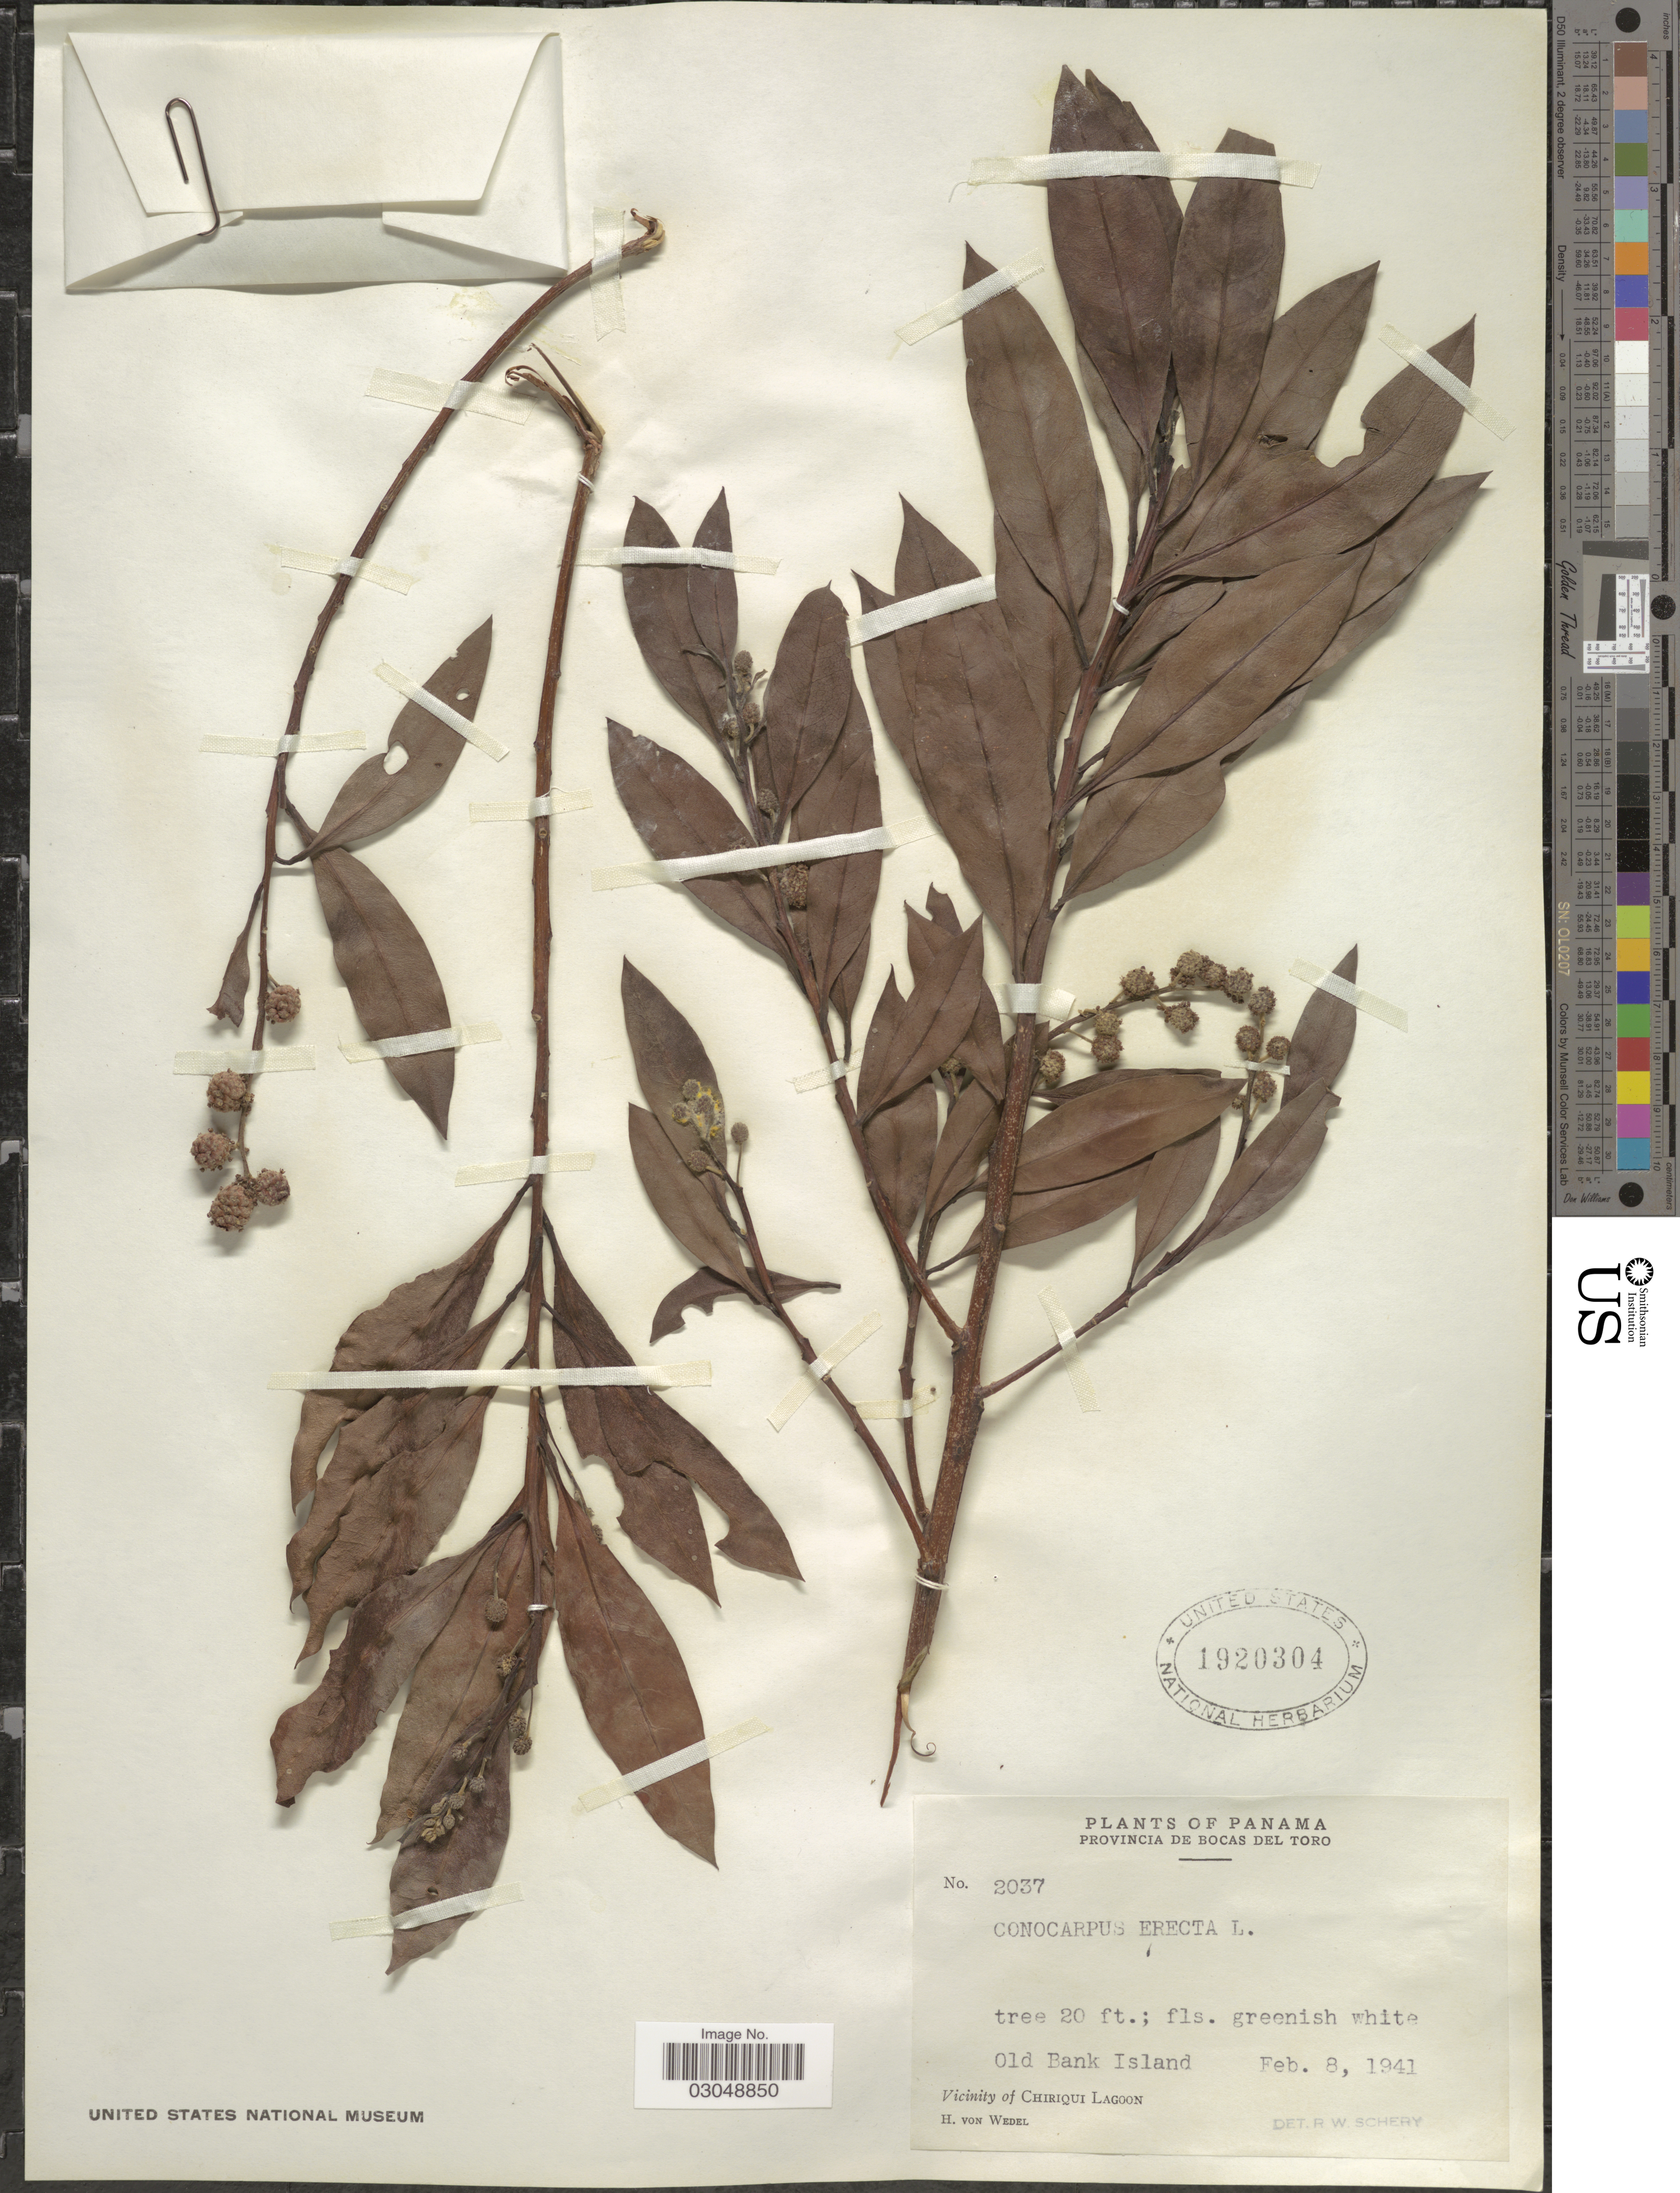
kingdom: Plantae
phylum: Tracheophyta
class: Magnoliopsida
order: Myrtales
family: Combretaceae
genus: Conocarpus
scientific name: Conocarpus erectus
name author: L.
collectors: H. von Wedel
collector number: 2037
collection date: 1941-02-08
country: Panama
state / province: Bocas del Toro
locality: Old Bank Island. Vicinity of Chiriqui Lagoon.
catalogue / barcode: US 1920304